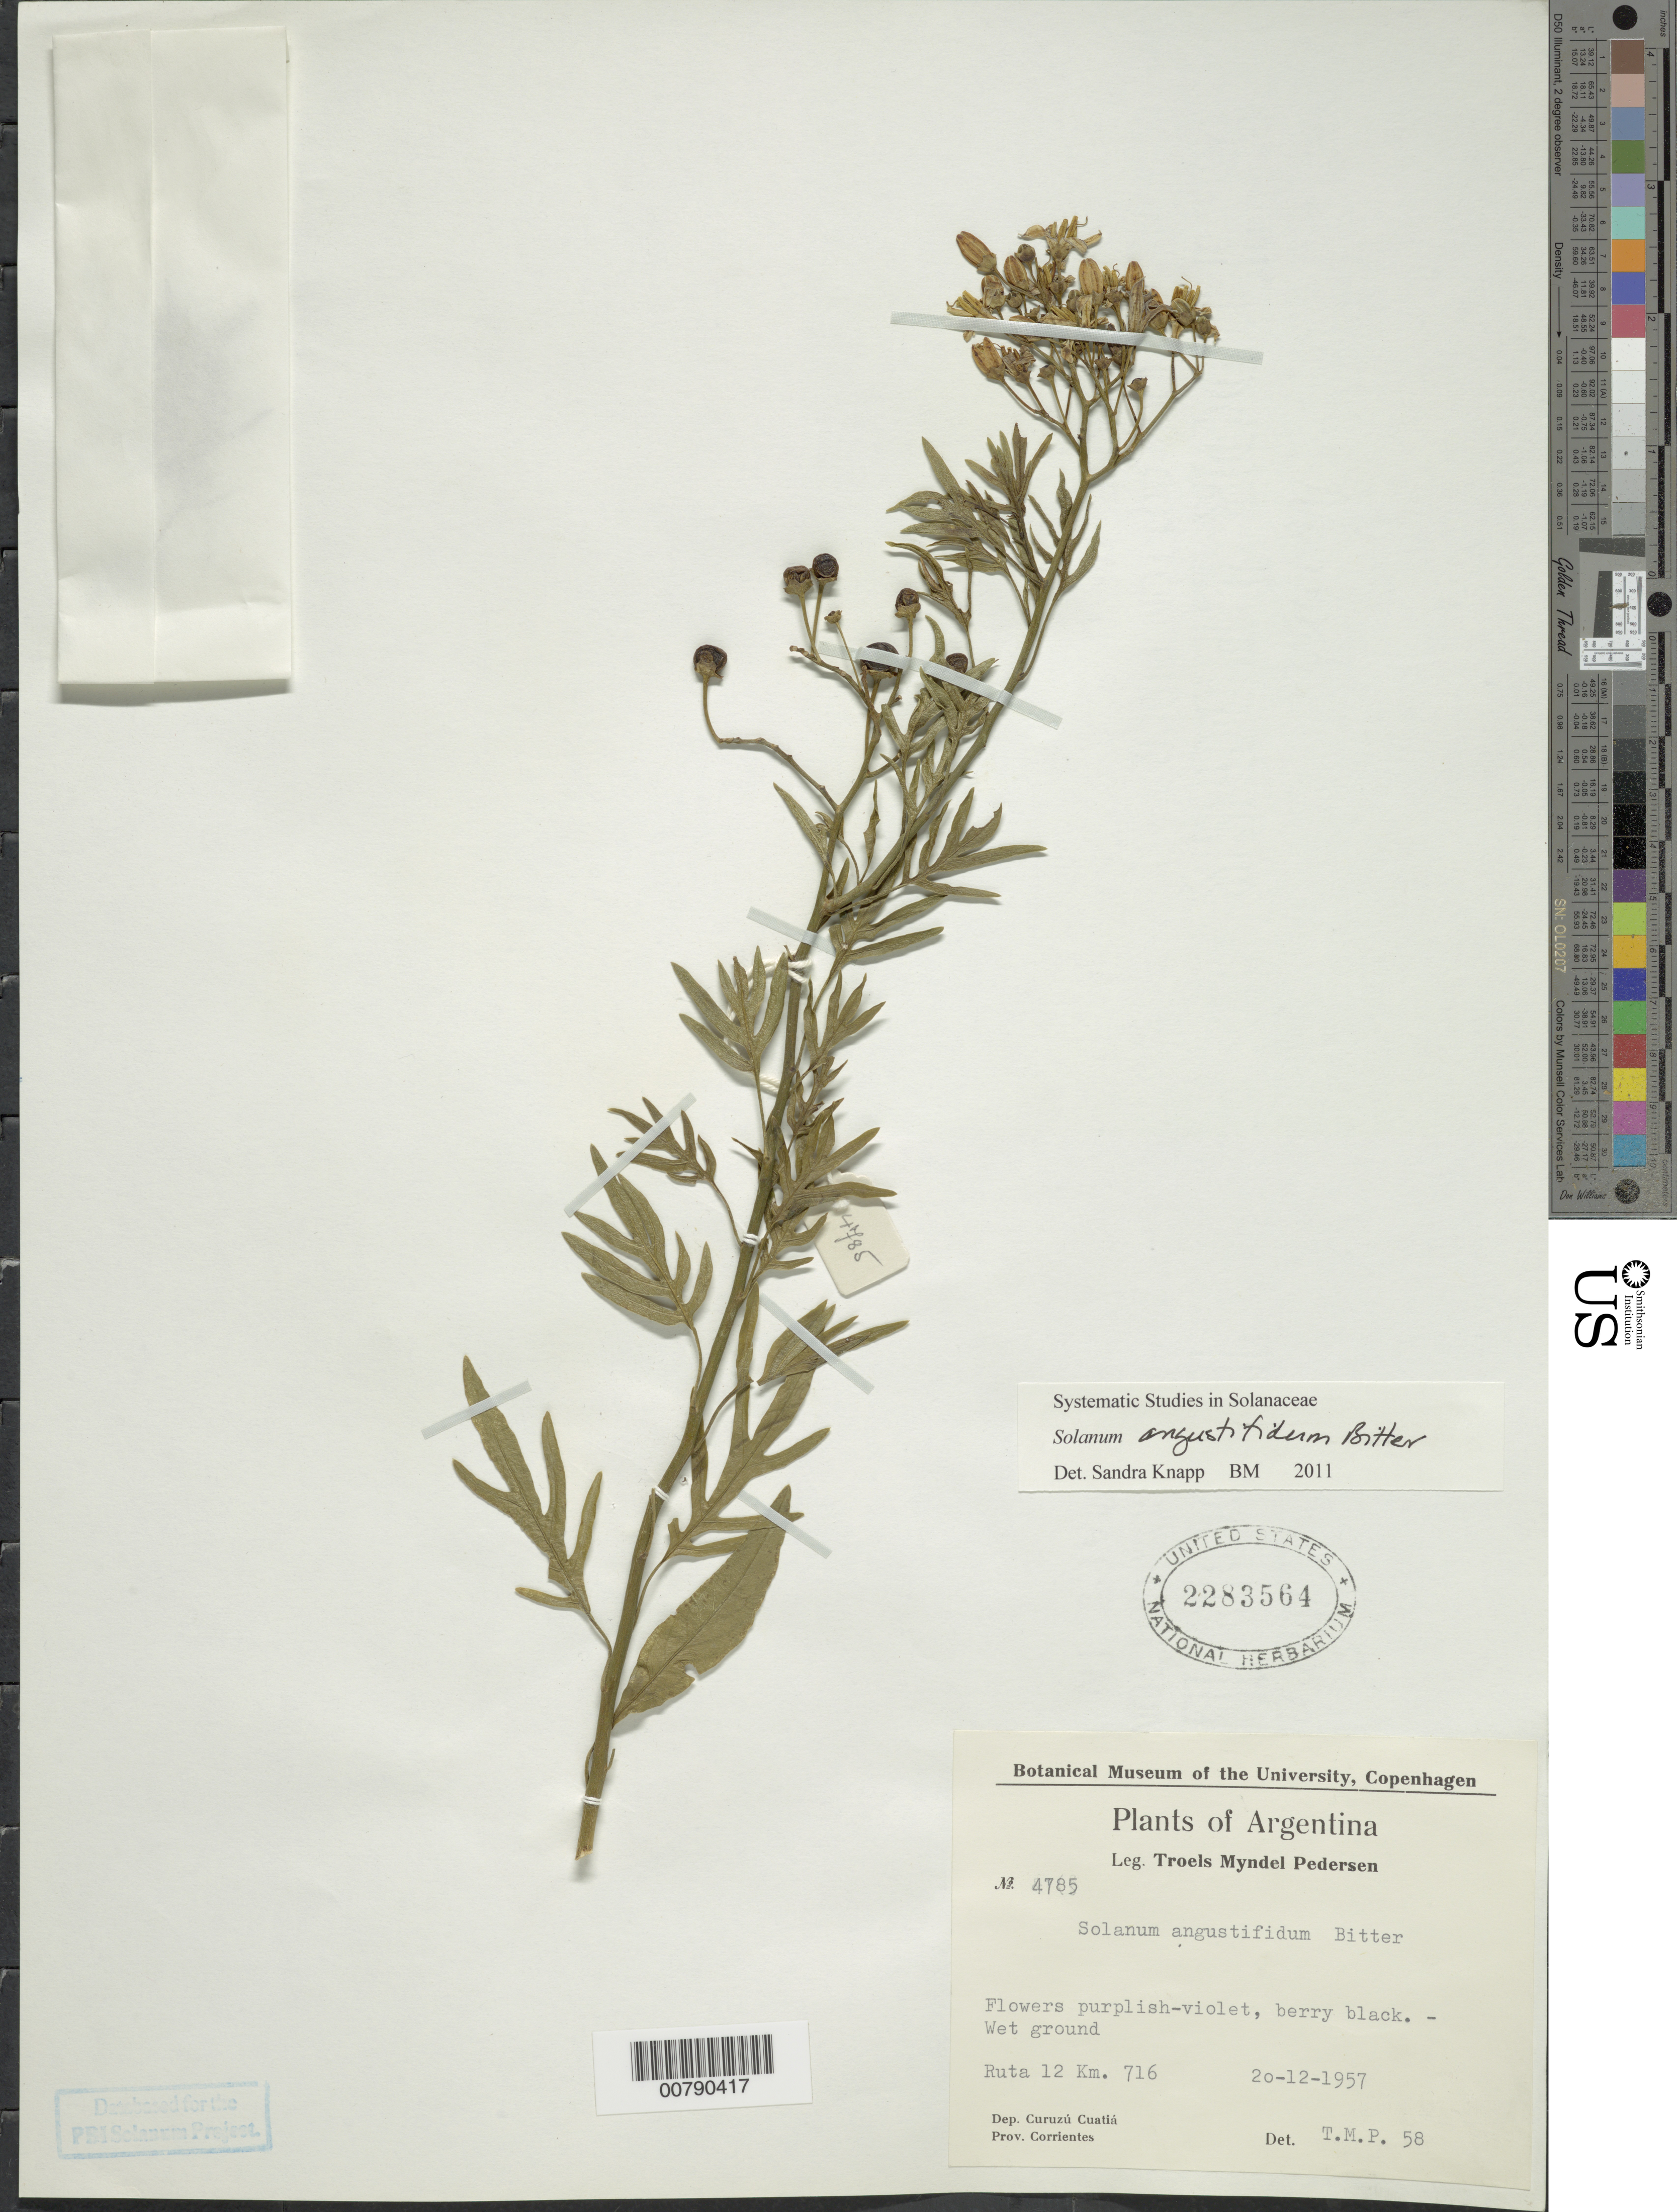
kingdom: Plantae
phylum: Tracheophyta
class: Magnoliopsida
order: Solanales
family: Solanaceae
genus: Solanum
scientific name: Solanum angustifidum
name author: Bitter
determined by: Knapp, S. D.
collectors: T. M. Pedersen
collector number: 4785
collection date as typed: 20 Dec 1957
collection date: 1957-12-20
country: Argentina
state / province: Corrientes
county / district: Curuzú Cuatiá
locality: Ruta 12 km 716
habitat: wet ground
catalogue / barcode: US 2283564